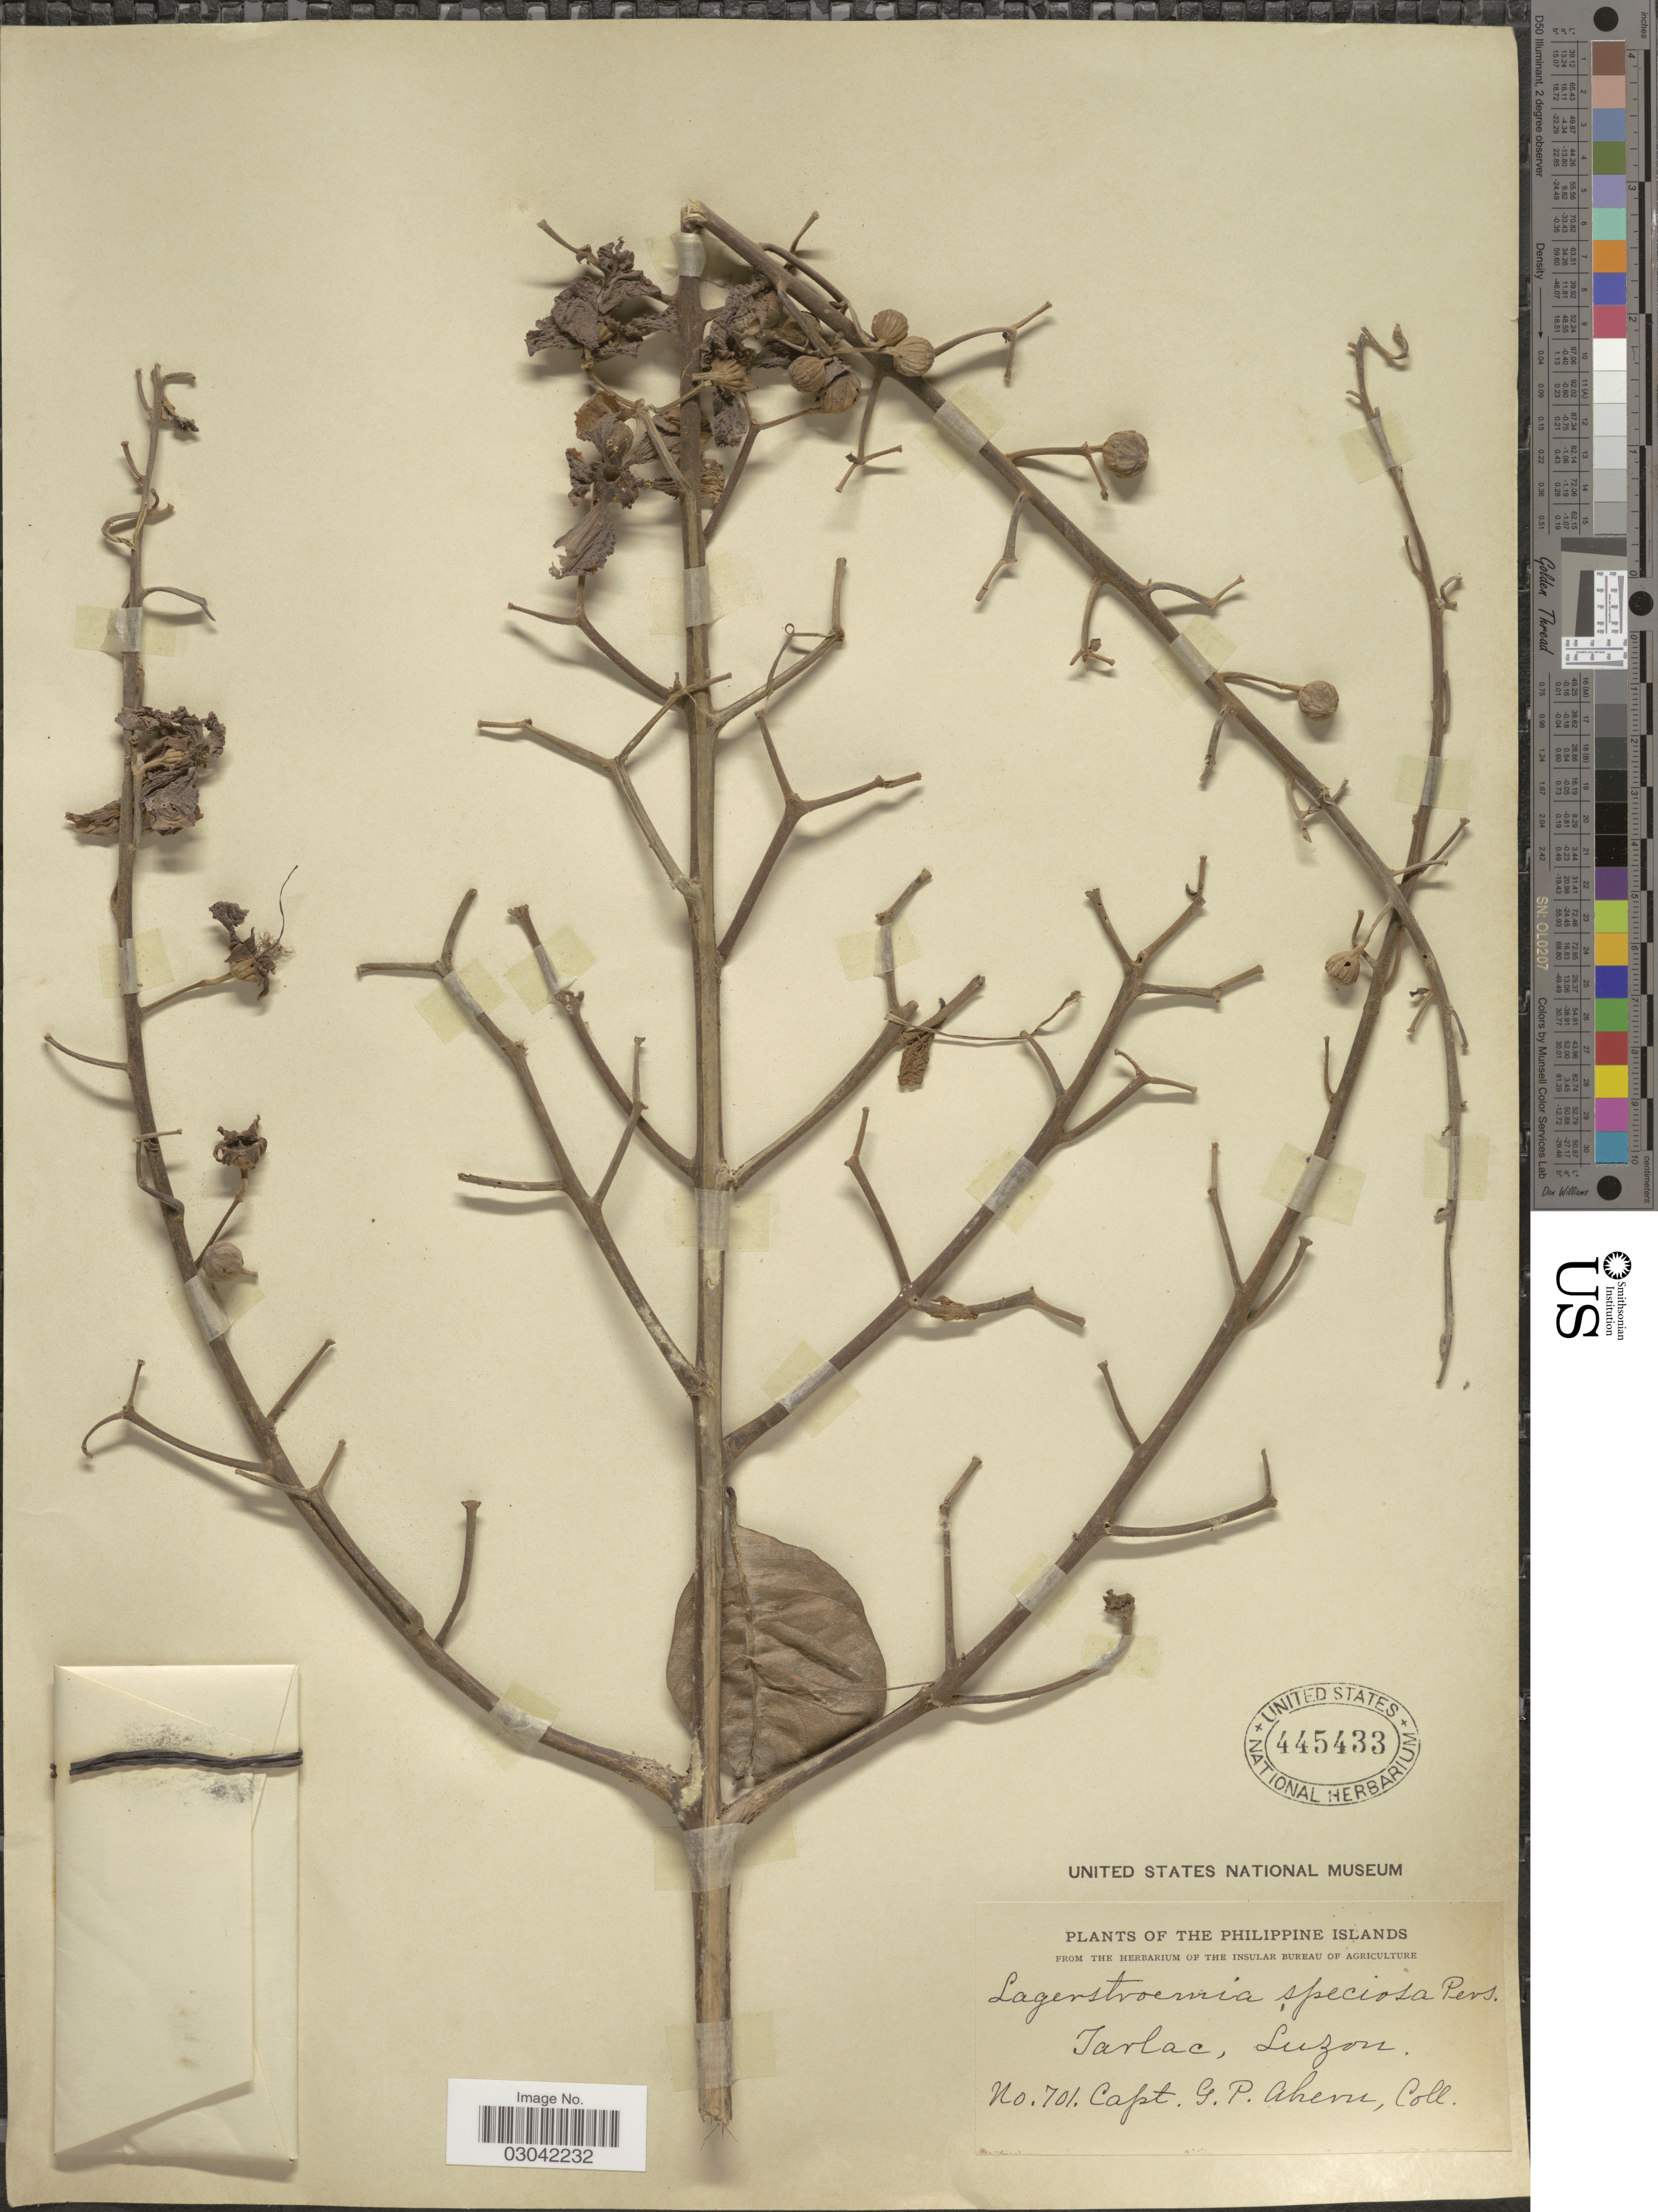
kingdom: Plantae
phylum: Tracheophyta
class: Magnoliopsida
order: Myrtales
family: Lythraceae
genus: Lagerstroemia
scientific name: Lagerstroemia speciosa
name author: (L.) Pers.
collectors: G. Ahern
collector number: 701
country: Philippines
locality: Tarlac, Luzon.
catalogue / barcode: US 445433